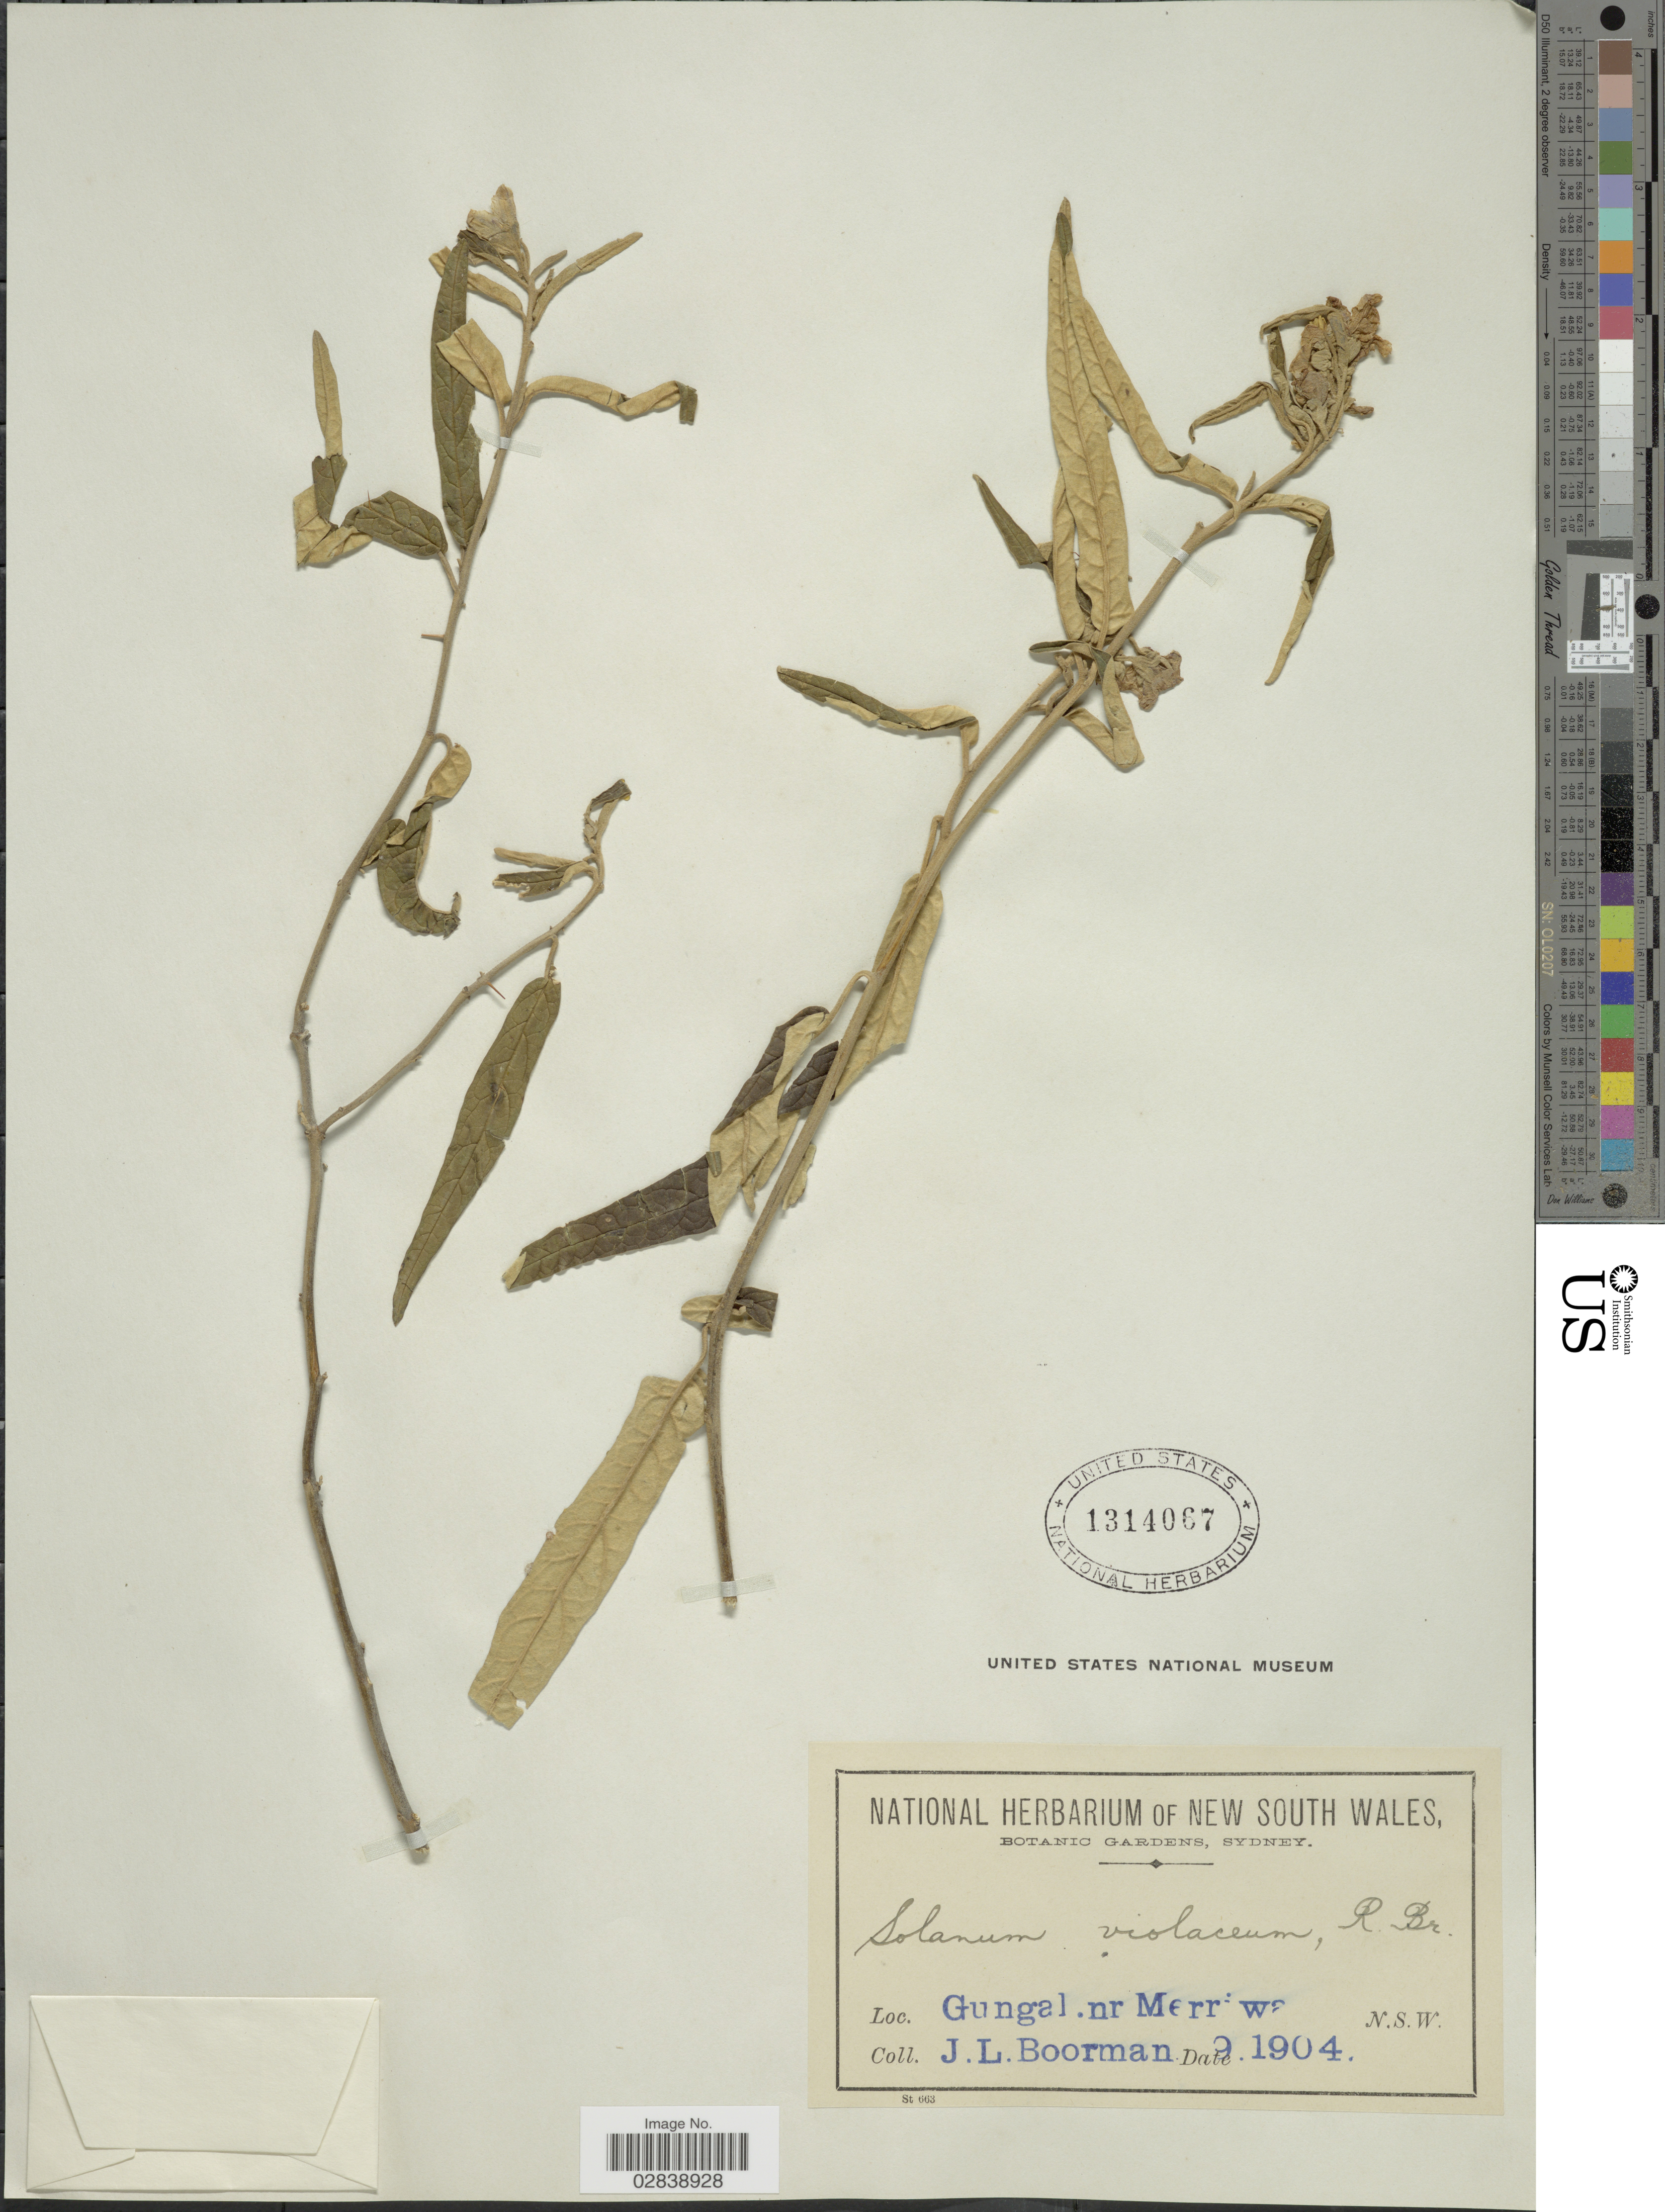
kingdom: Plantae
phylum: Tracheophyta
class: Magnoliopsida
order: Solanales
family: Solanaceae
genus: Solanum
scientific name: Solanum brownii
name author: Dunal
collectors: J. Boorman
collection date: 1904-09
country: Australia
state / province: New South Wales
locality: Gungal nr. Merriwa, N.S.W.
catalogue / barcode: US 1314067